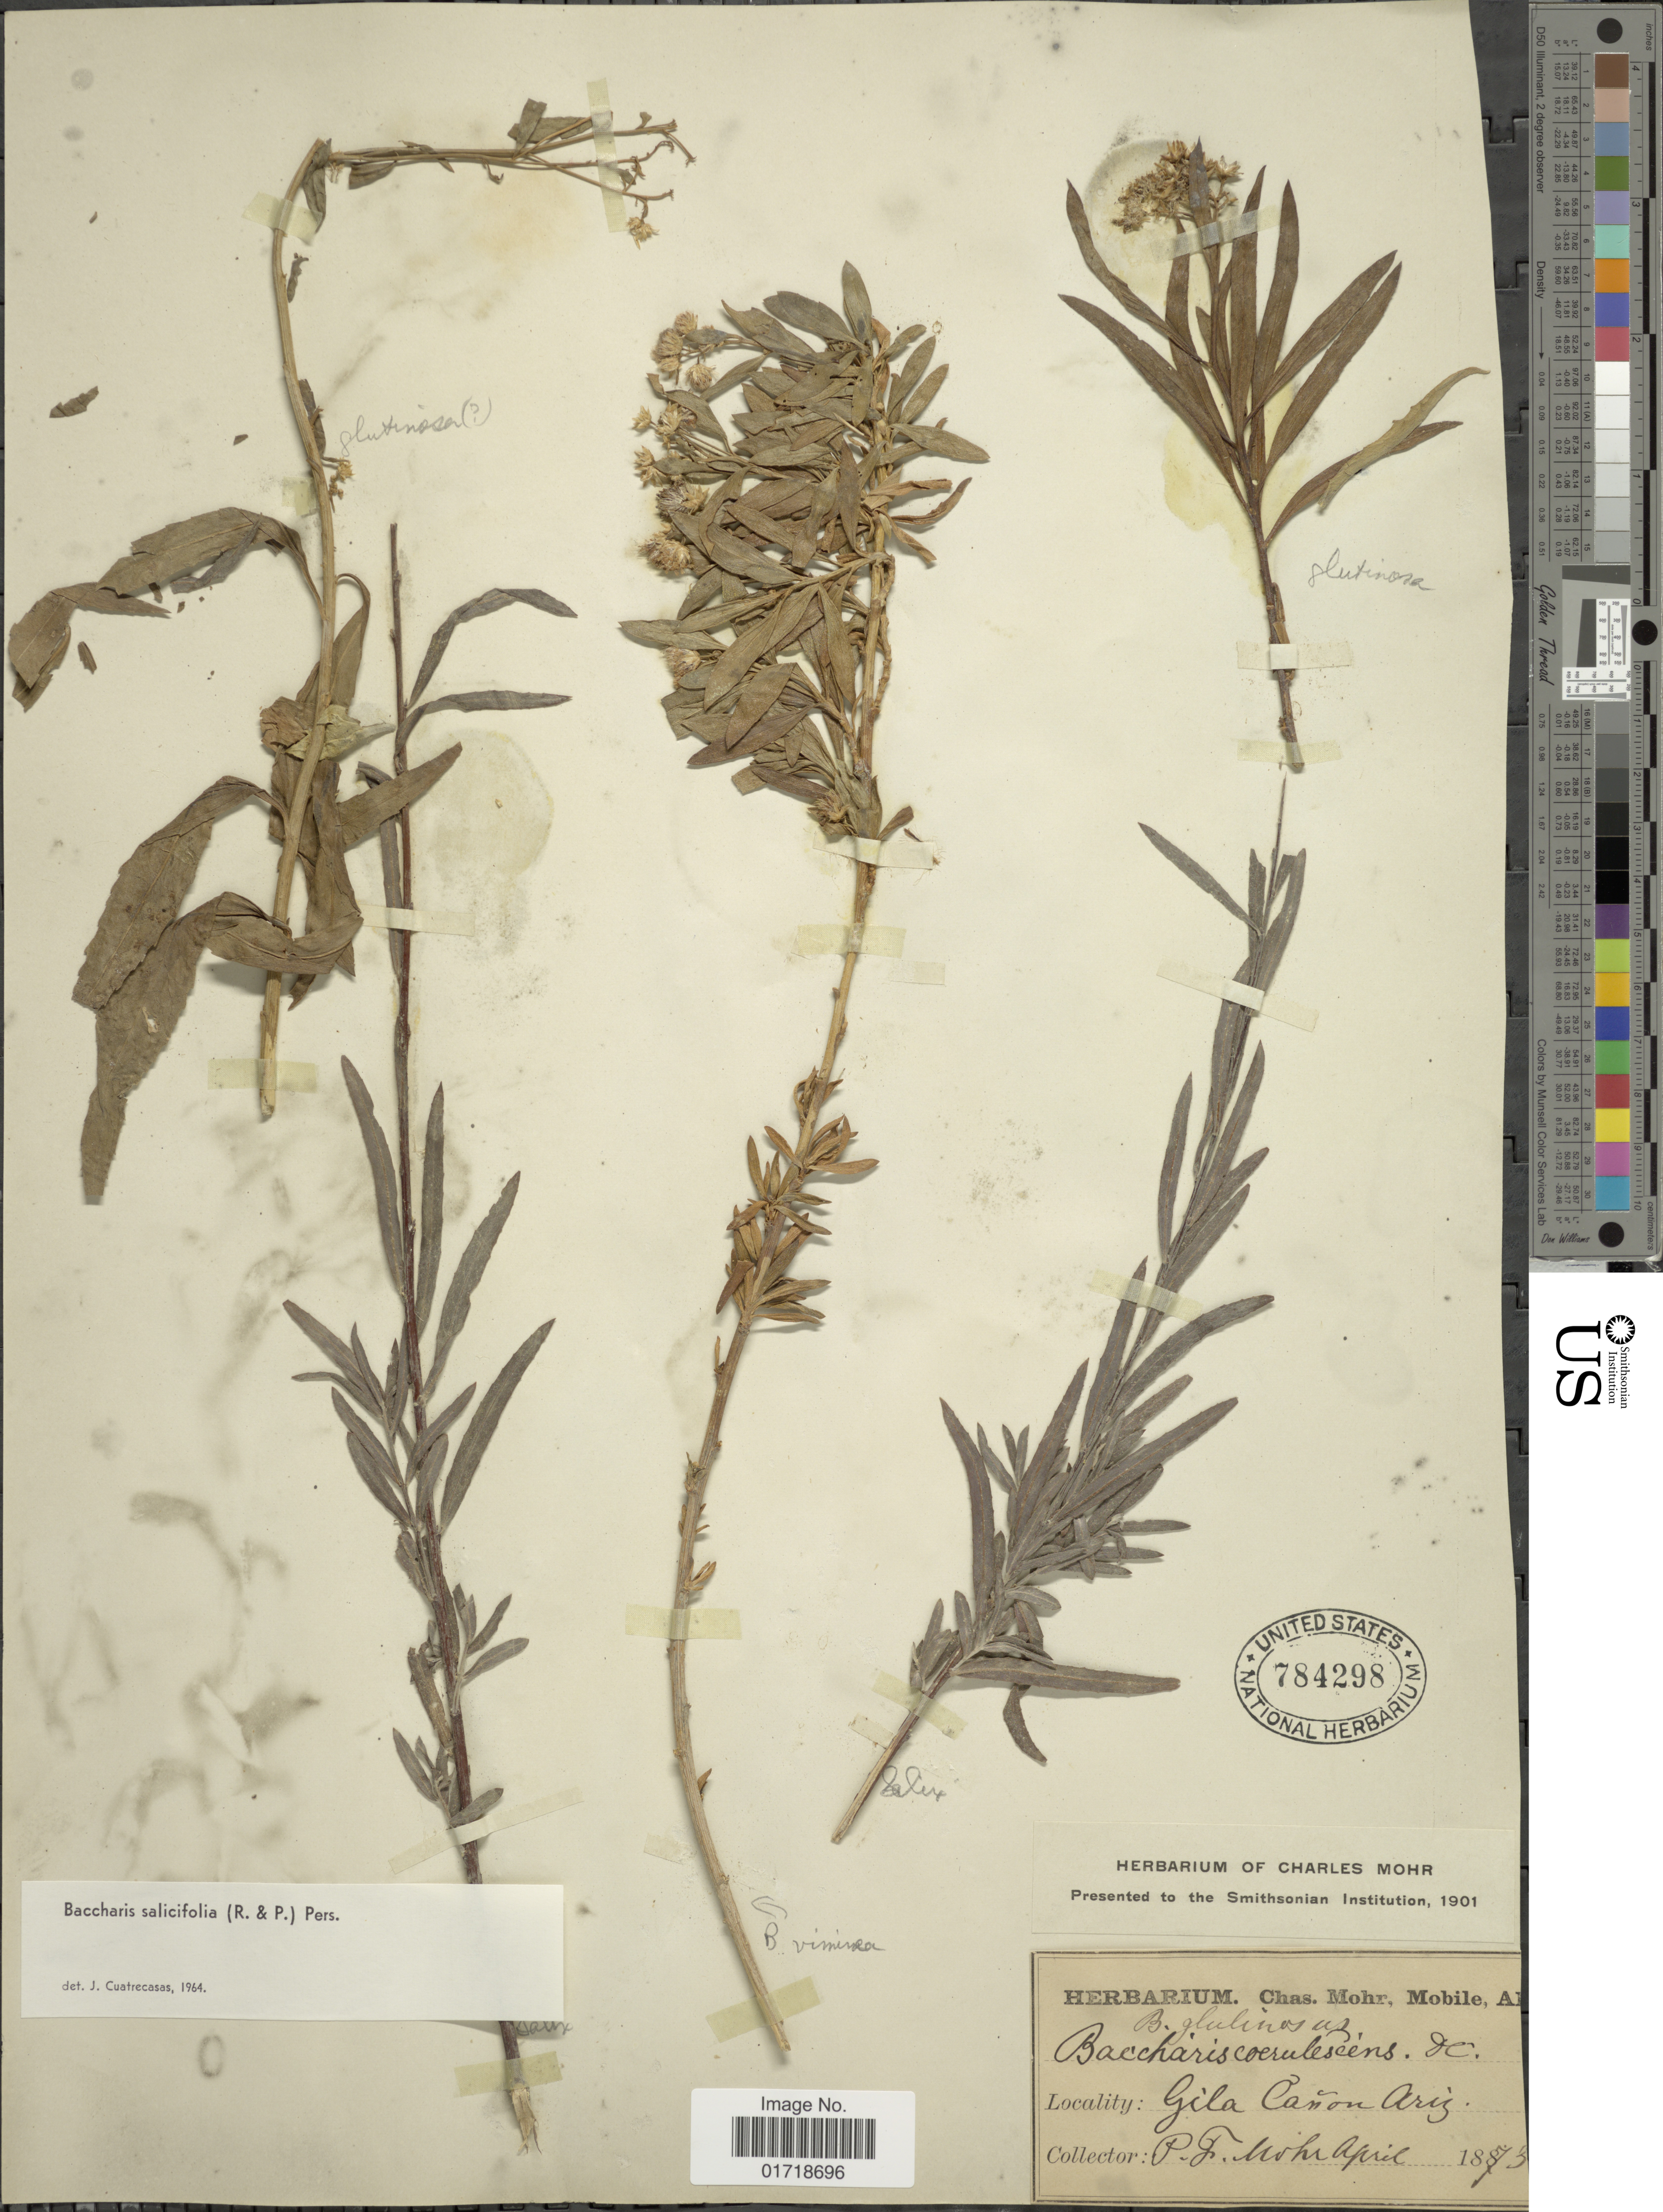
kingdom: Plantae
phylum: Tracheophyta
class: Magnoliopsida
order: Asterales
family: Asteraceae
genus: Baccharis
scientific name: Baccharis glutinosa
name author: Pers.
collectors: P. F. Mohr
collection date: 1873-04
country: United States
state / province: Arizona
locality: Gila Canon.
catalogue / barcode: US 784298